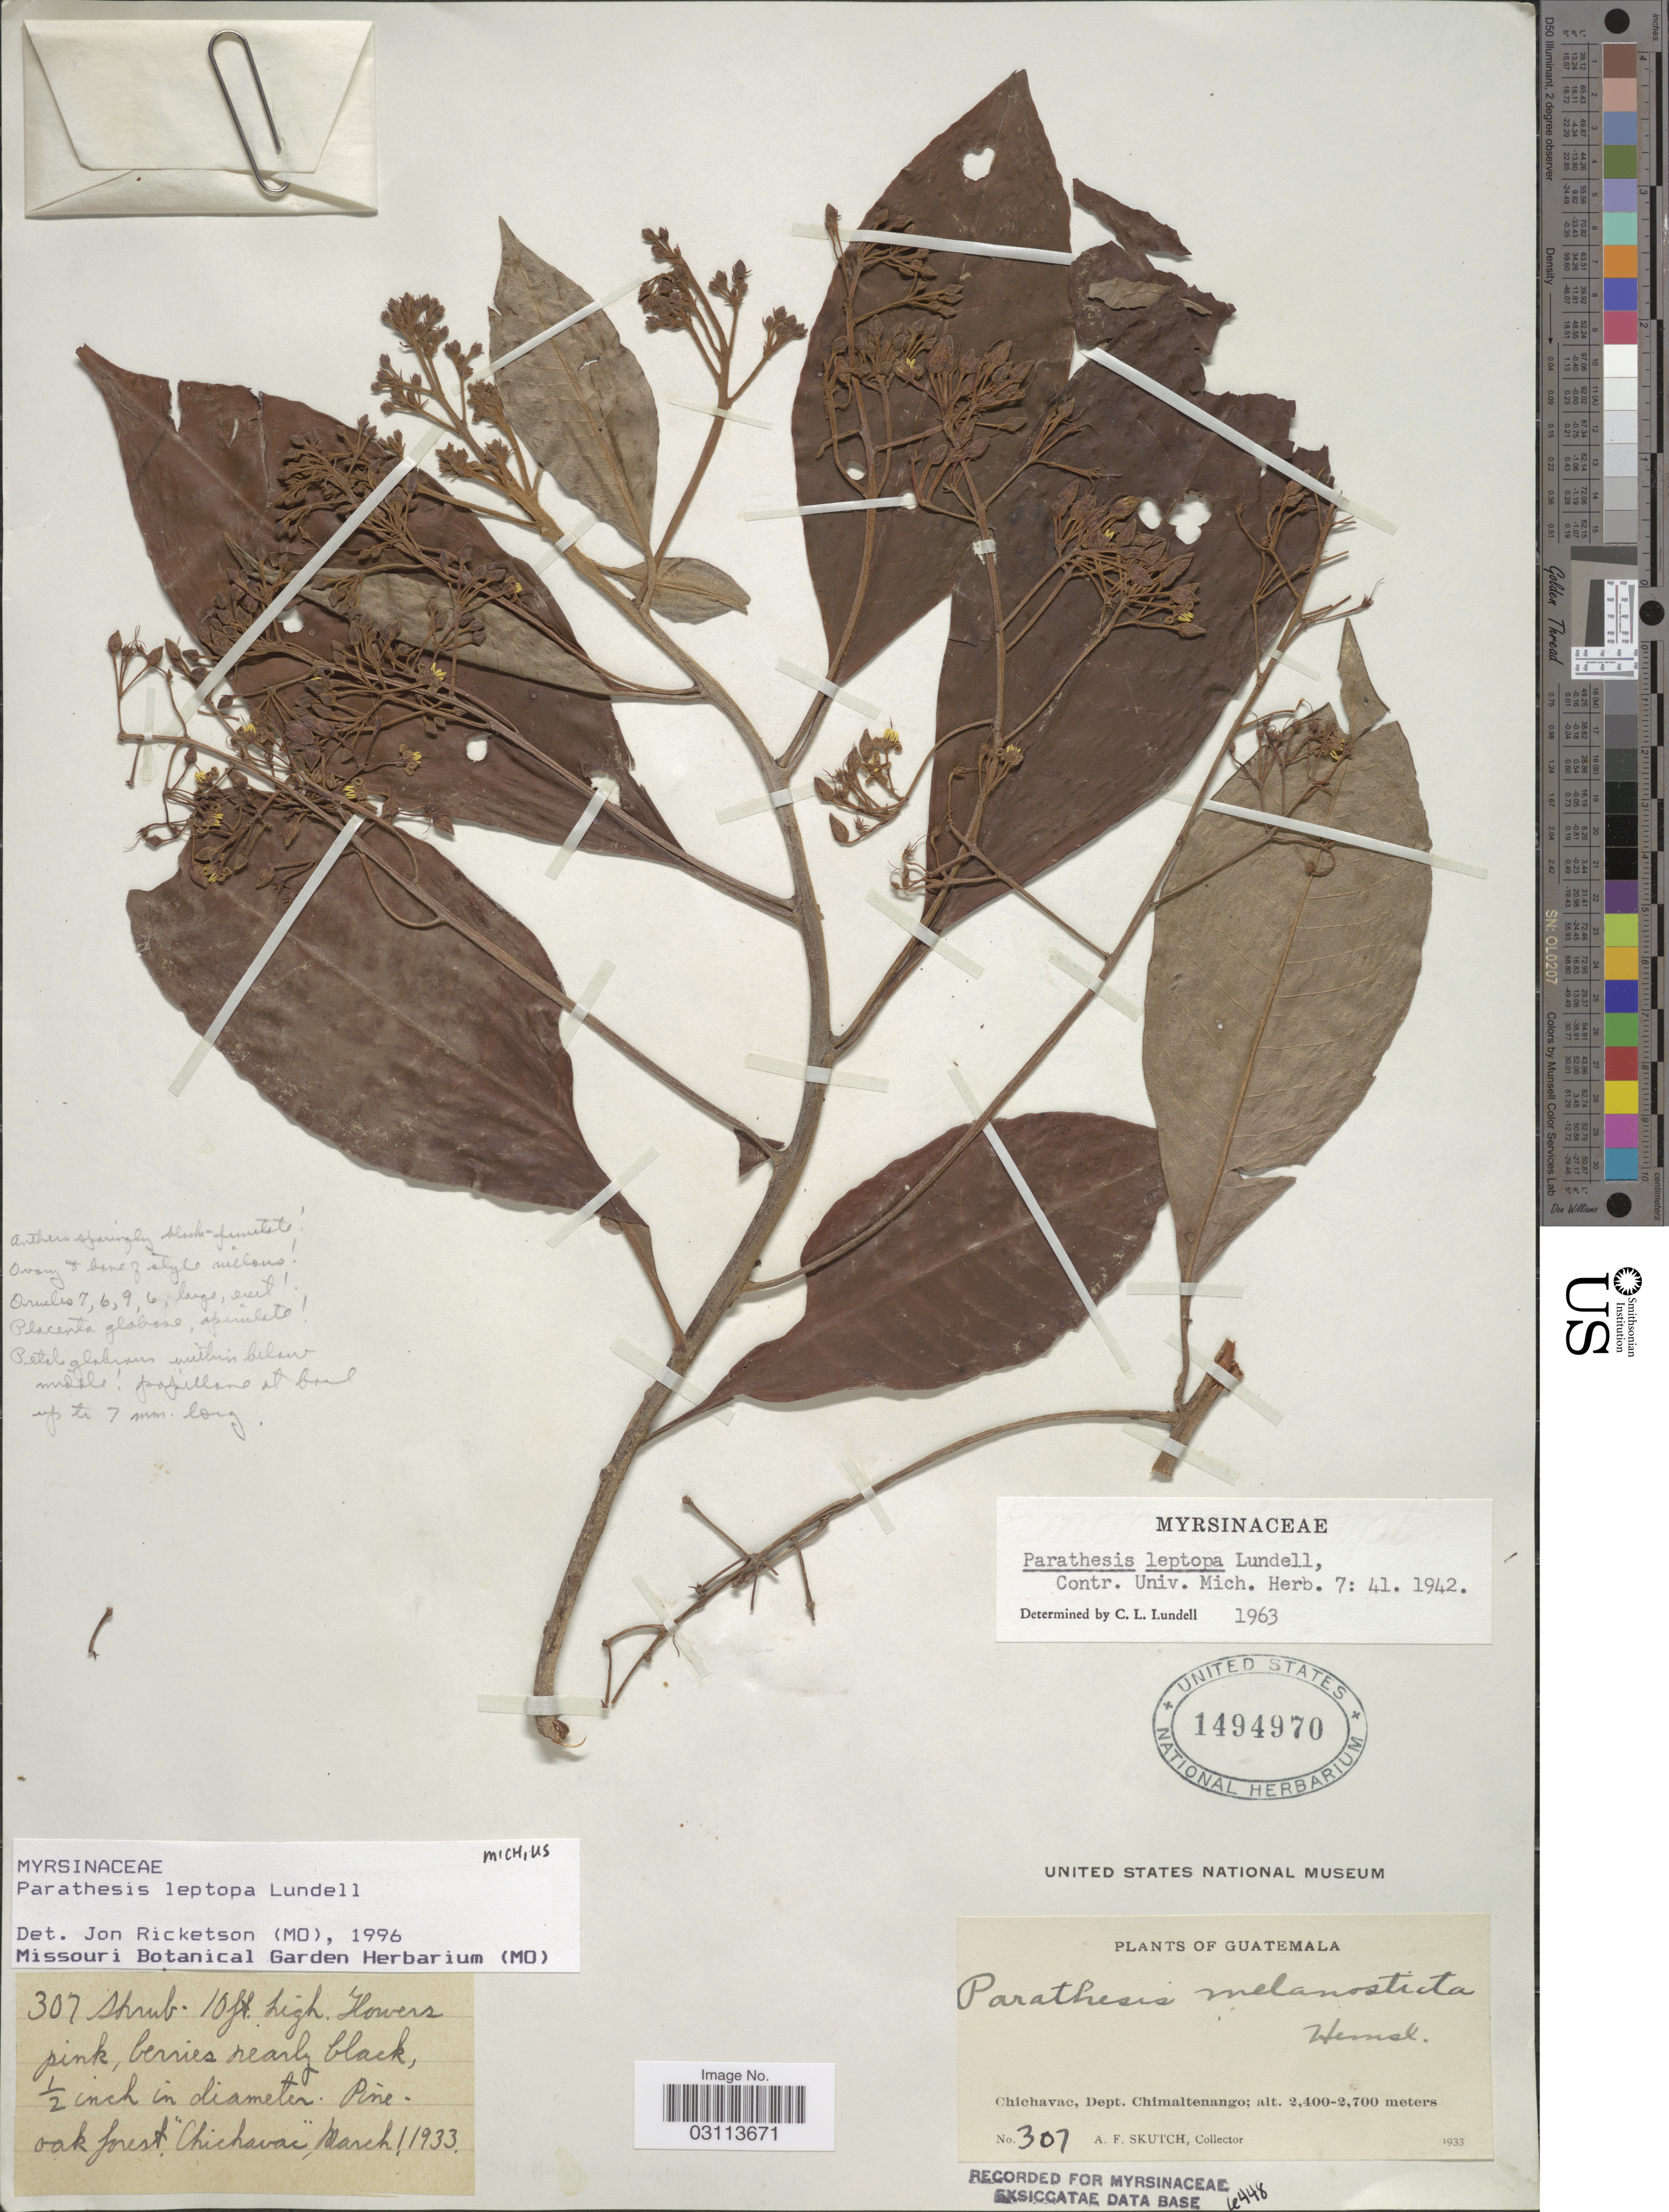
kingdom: Plantae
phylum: Tracheophyta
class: Magnoliopsida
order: Ericales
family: Primulaceae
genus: Parathesis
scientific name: Parathesis leptopa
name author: Lundell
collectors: A. F. Skutch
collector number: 307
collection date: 1933-03-01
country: Guatemala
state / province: Chimaltenango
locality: Chichavac, Dept. Chimaltenango.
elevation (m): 2400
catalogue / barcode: US 1494970